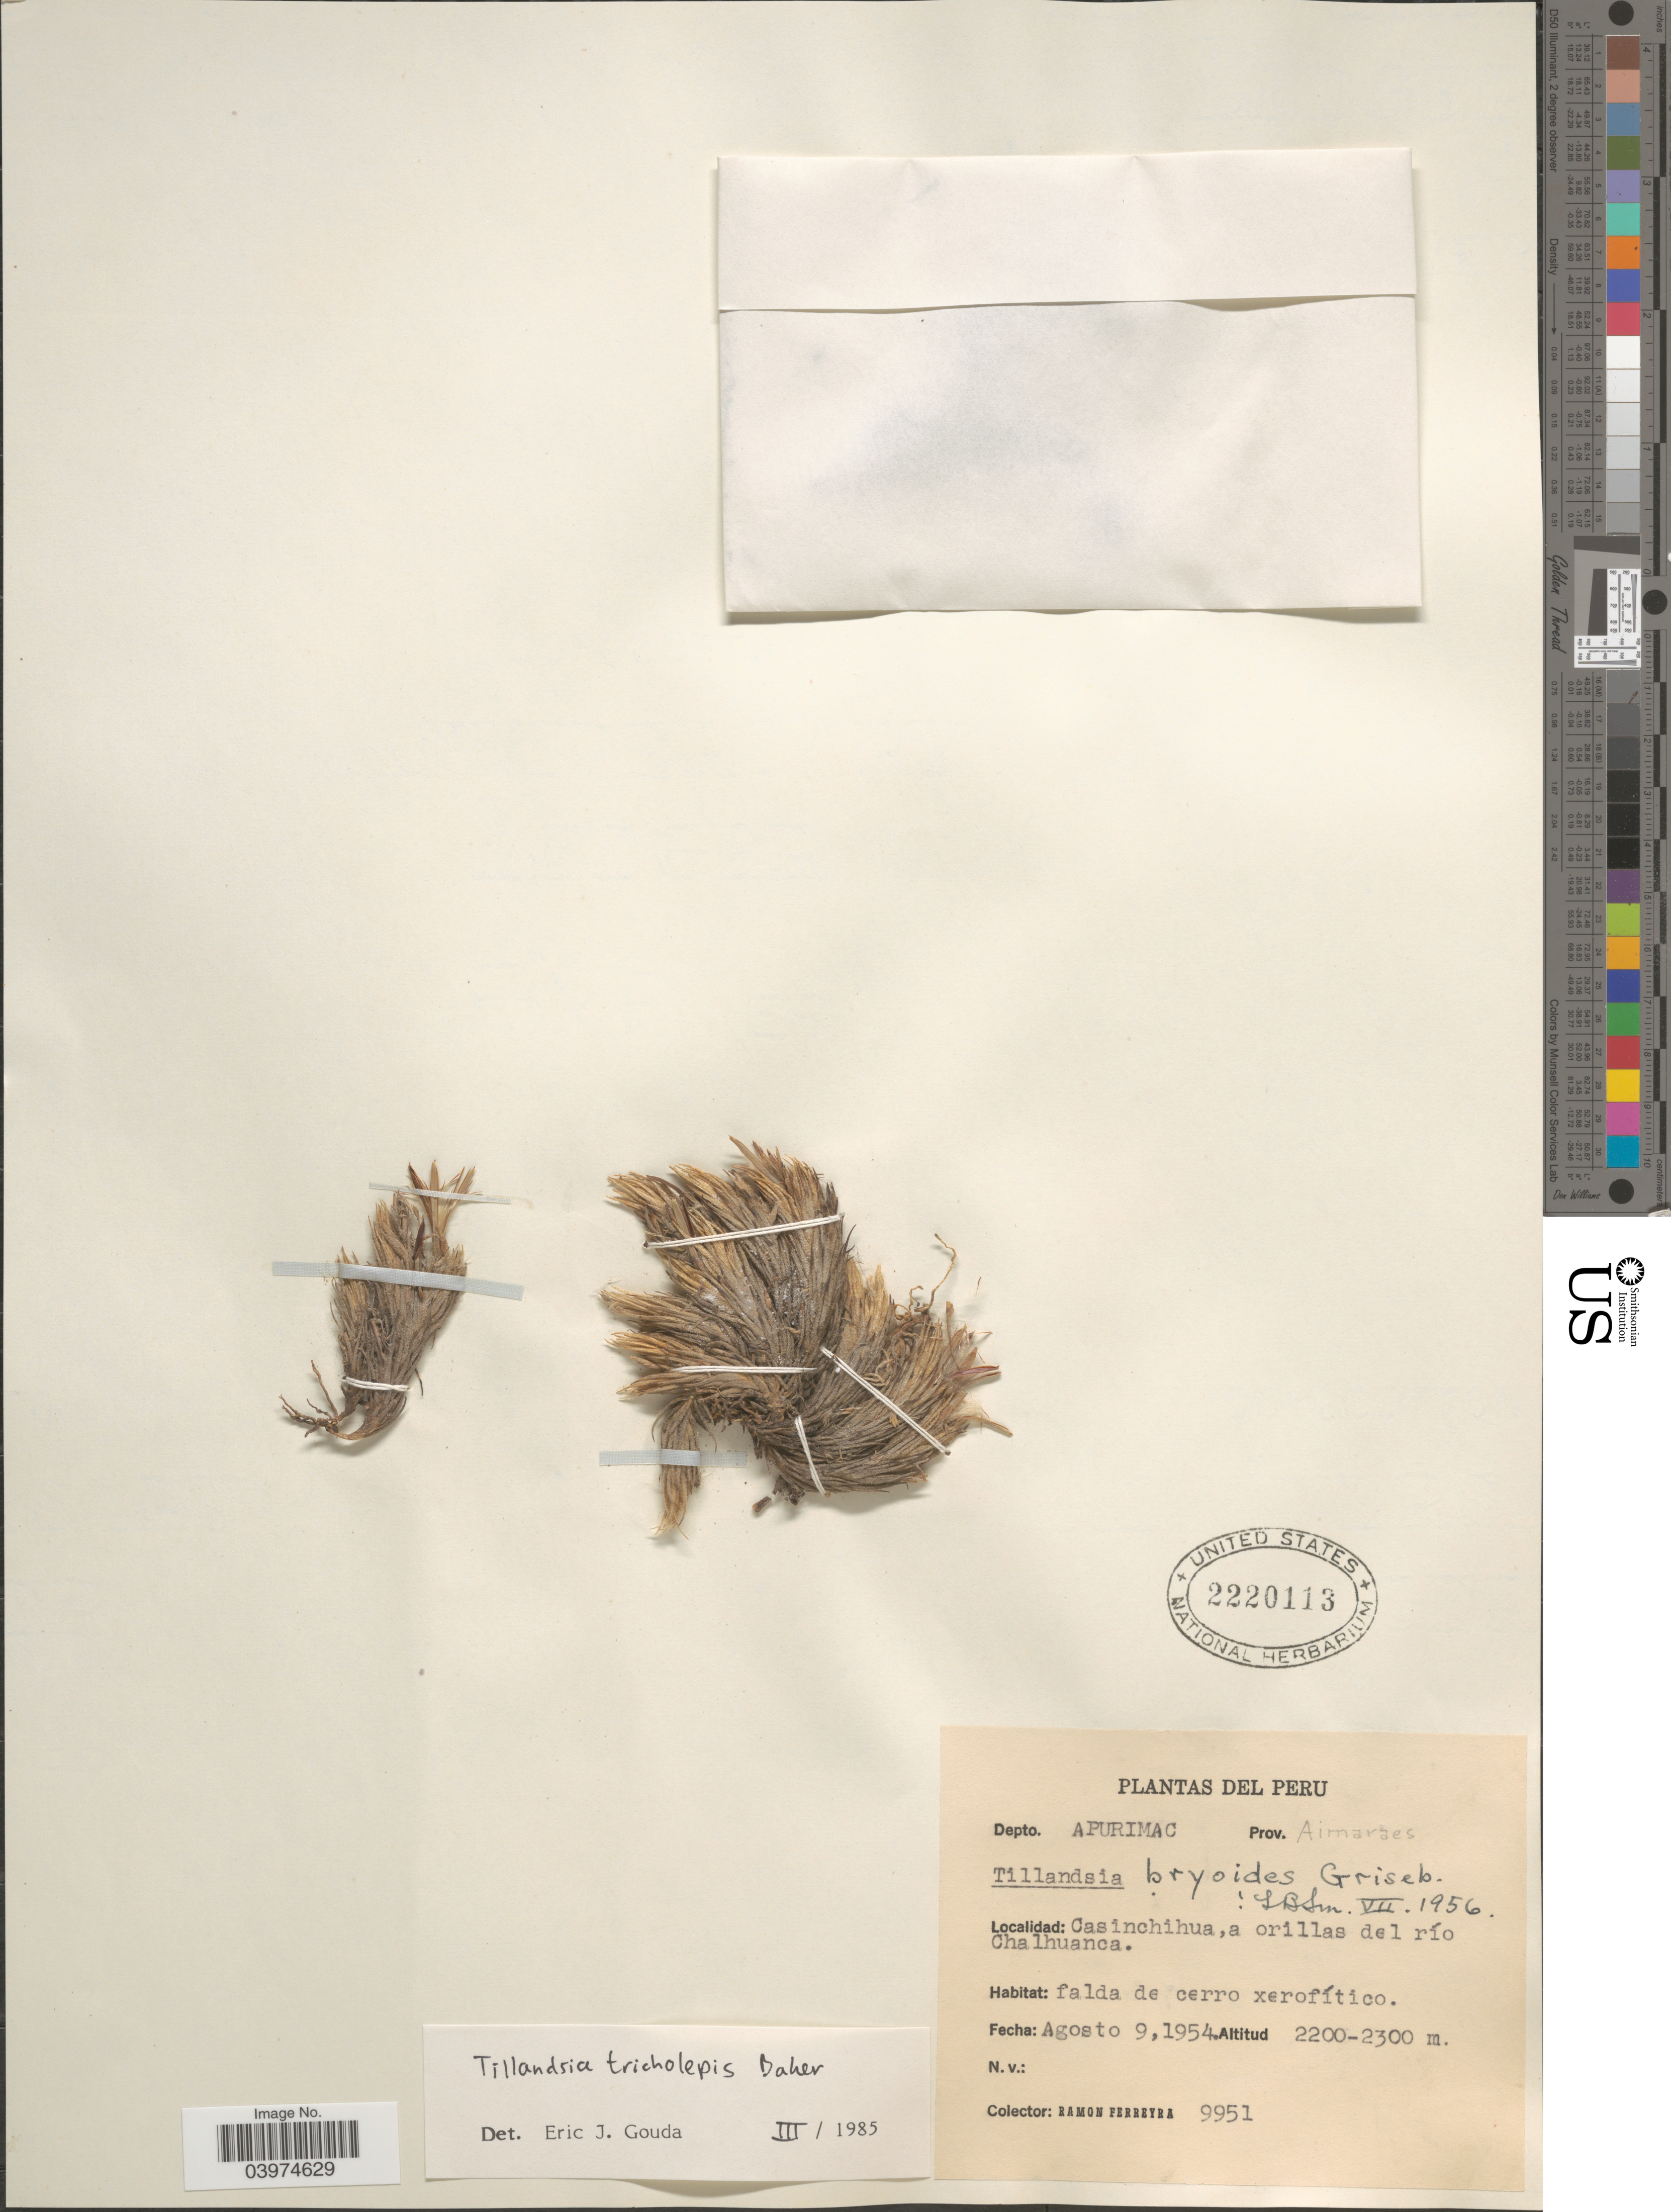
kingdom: Plantae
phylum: Tracheophyta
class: Liliopsida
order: Poales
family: Bromeliaceae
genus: Tillandsia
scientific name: Tillandsia tricholepis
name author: Baker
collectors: R. A. Ferreyra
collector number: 9951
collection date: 1954-08-09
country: Peru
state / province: Apurímac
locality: Depto. Apurimac. Prov. Aimaraes. Casinchihua, a orillas del río Chalhuanca.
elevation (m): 2200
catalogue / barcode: US 2220113